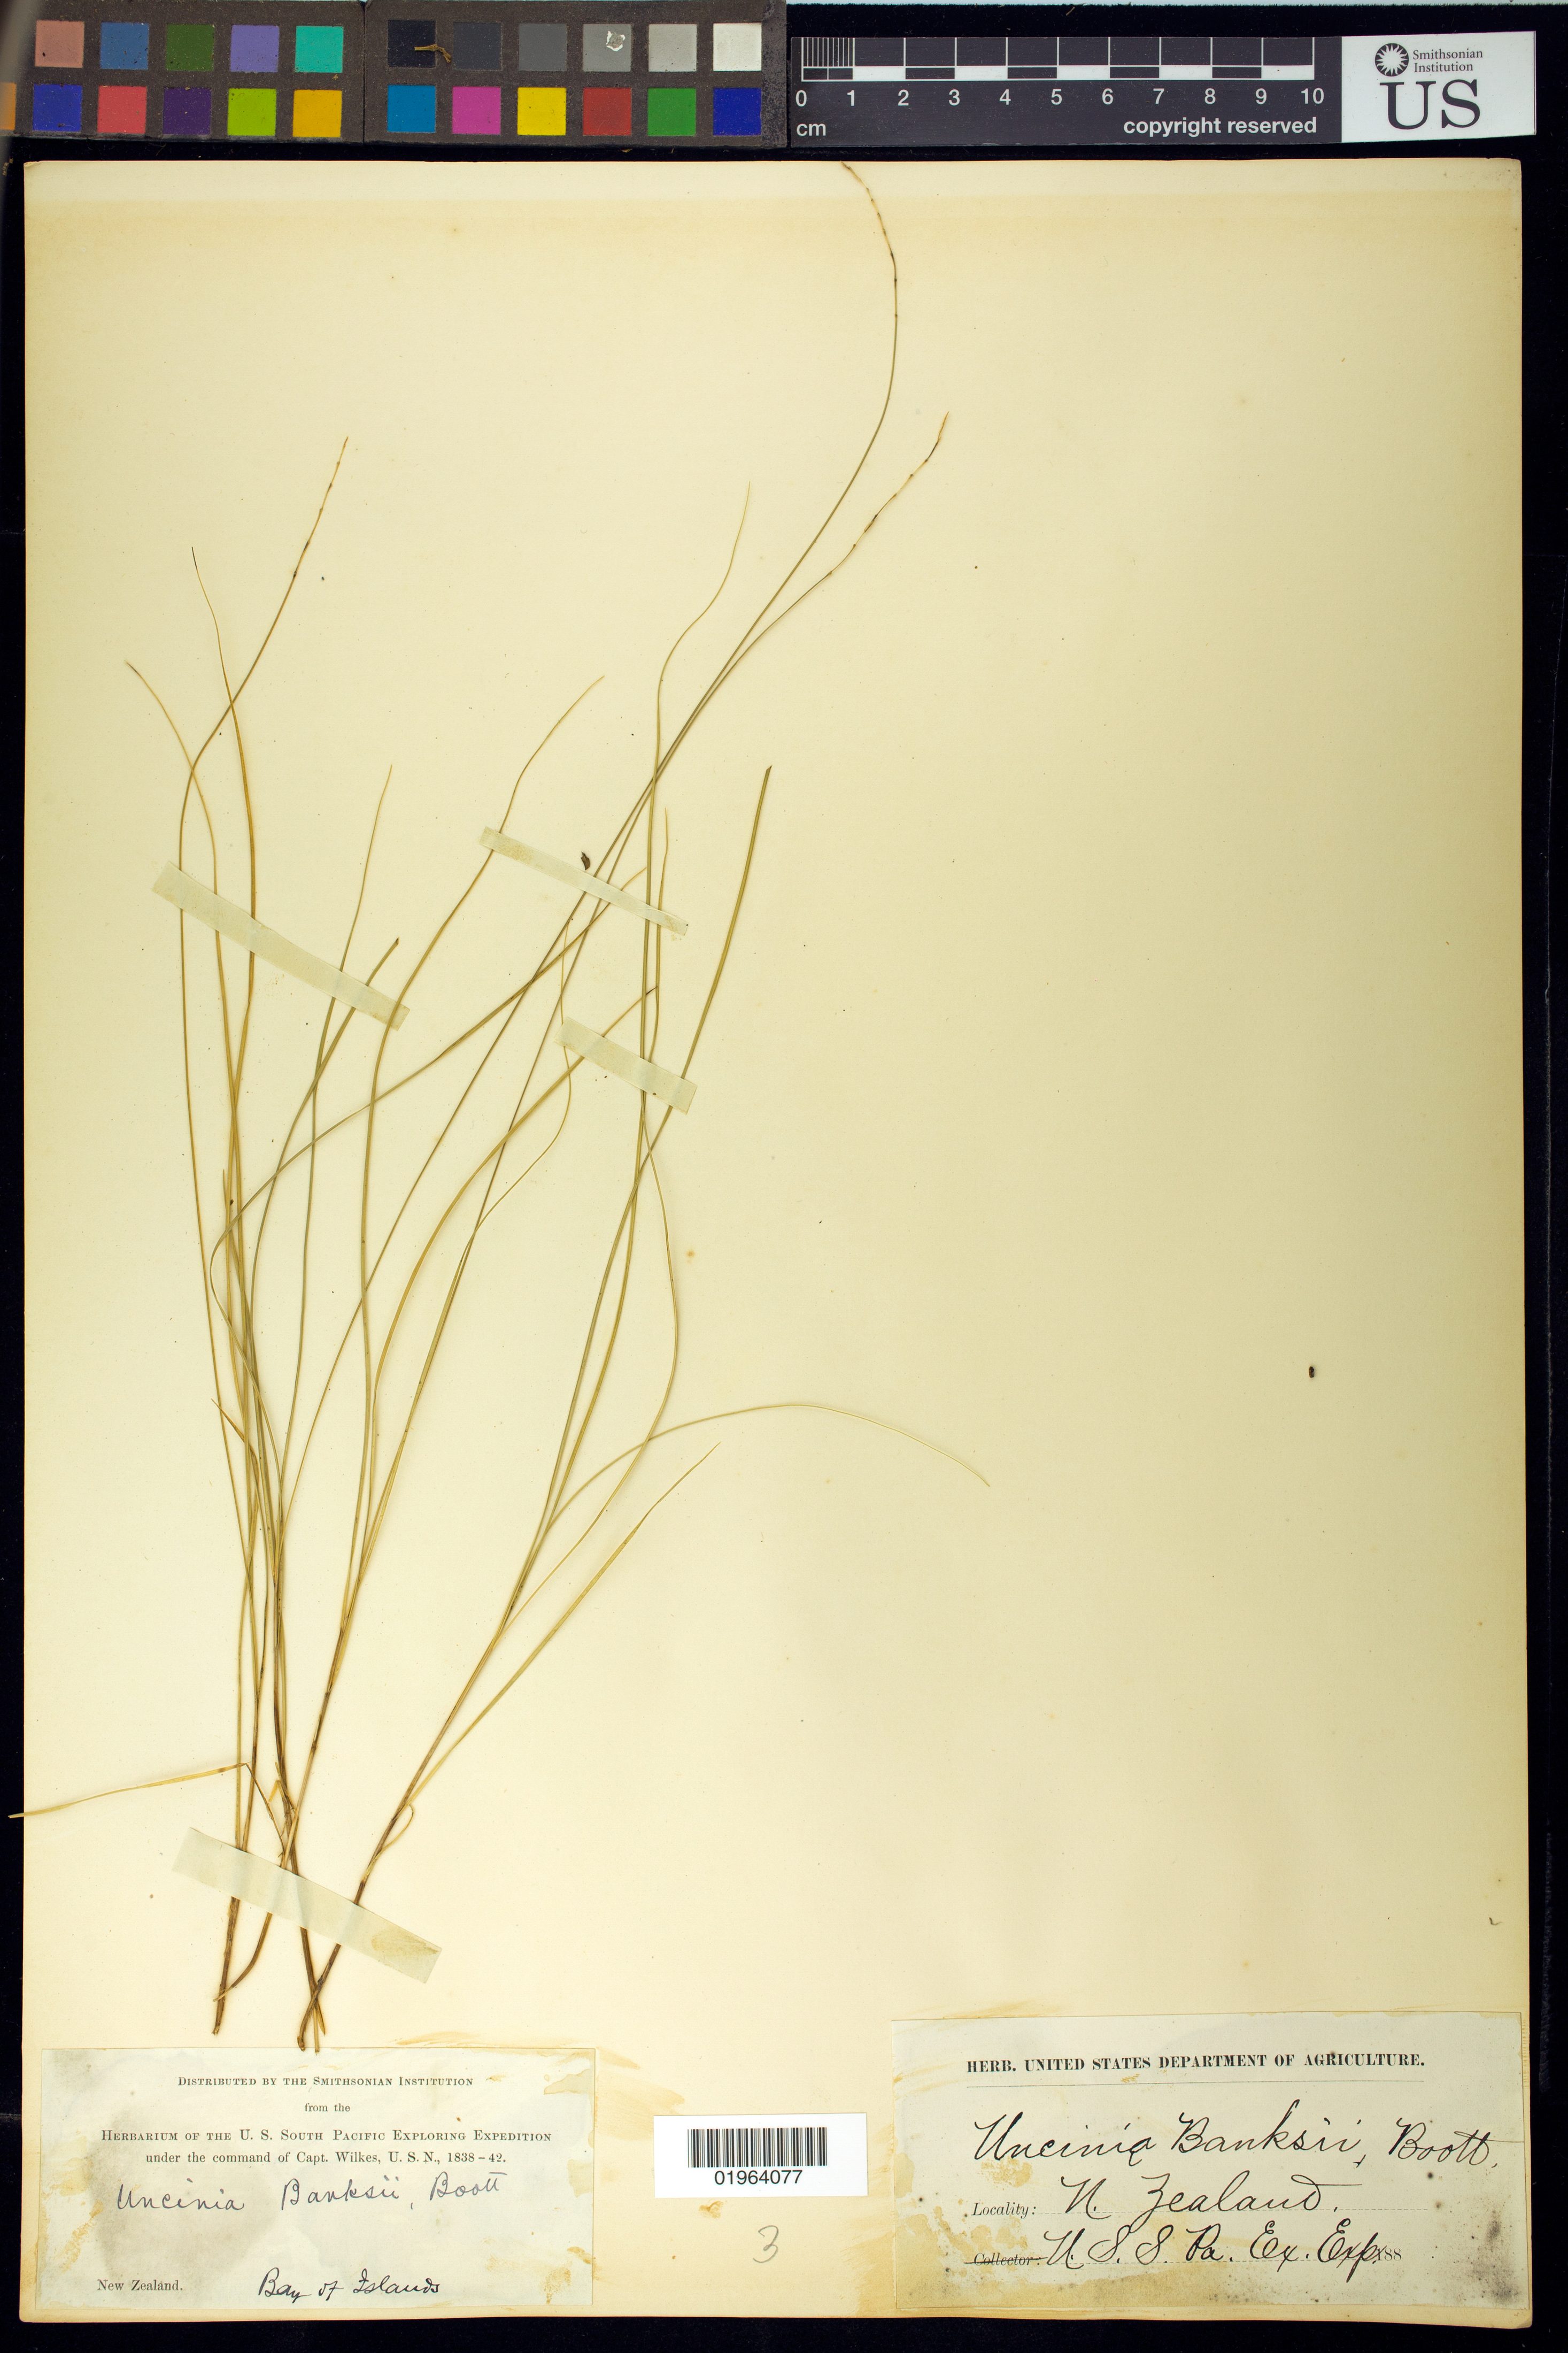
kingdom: Plantae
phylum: Tracheophyta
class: Liliopsida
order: Poales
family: Cyperaceae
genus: Carex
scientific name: Carex banksiana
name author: K.A. Ford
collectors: Wilkes Explor. Exped.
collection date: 1838/1842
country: New Zealand